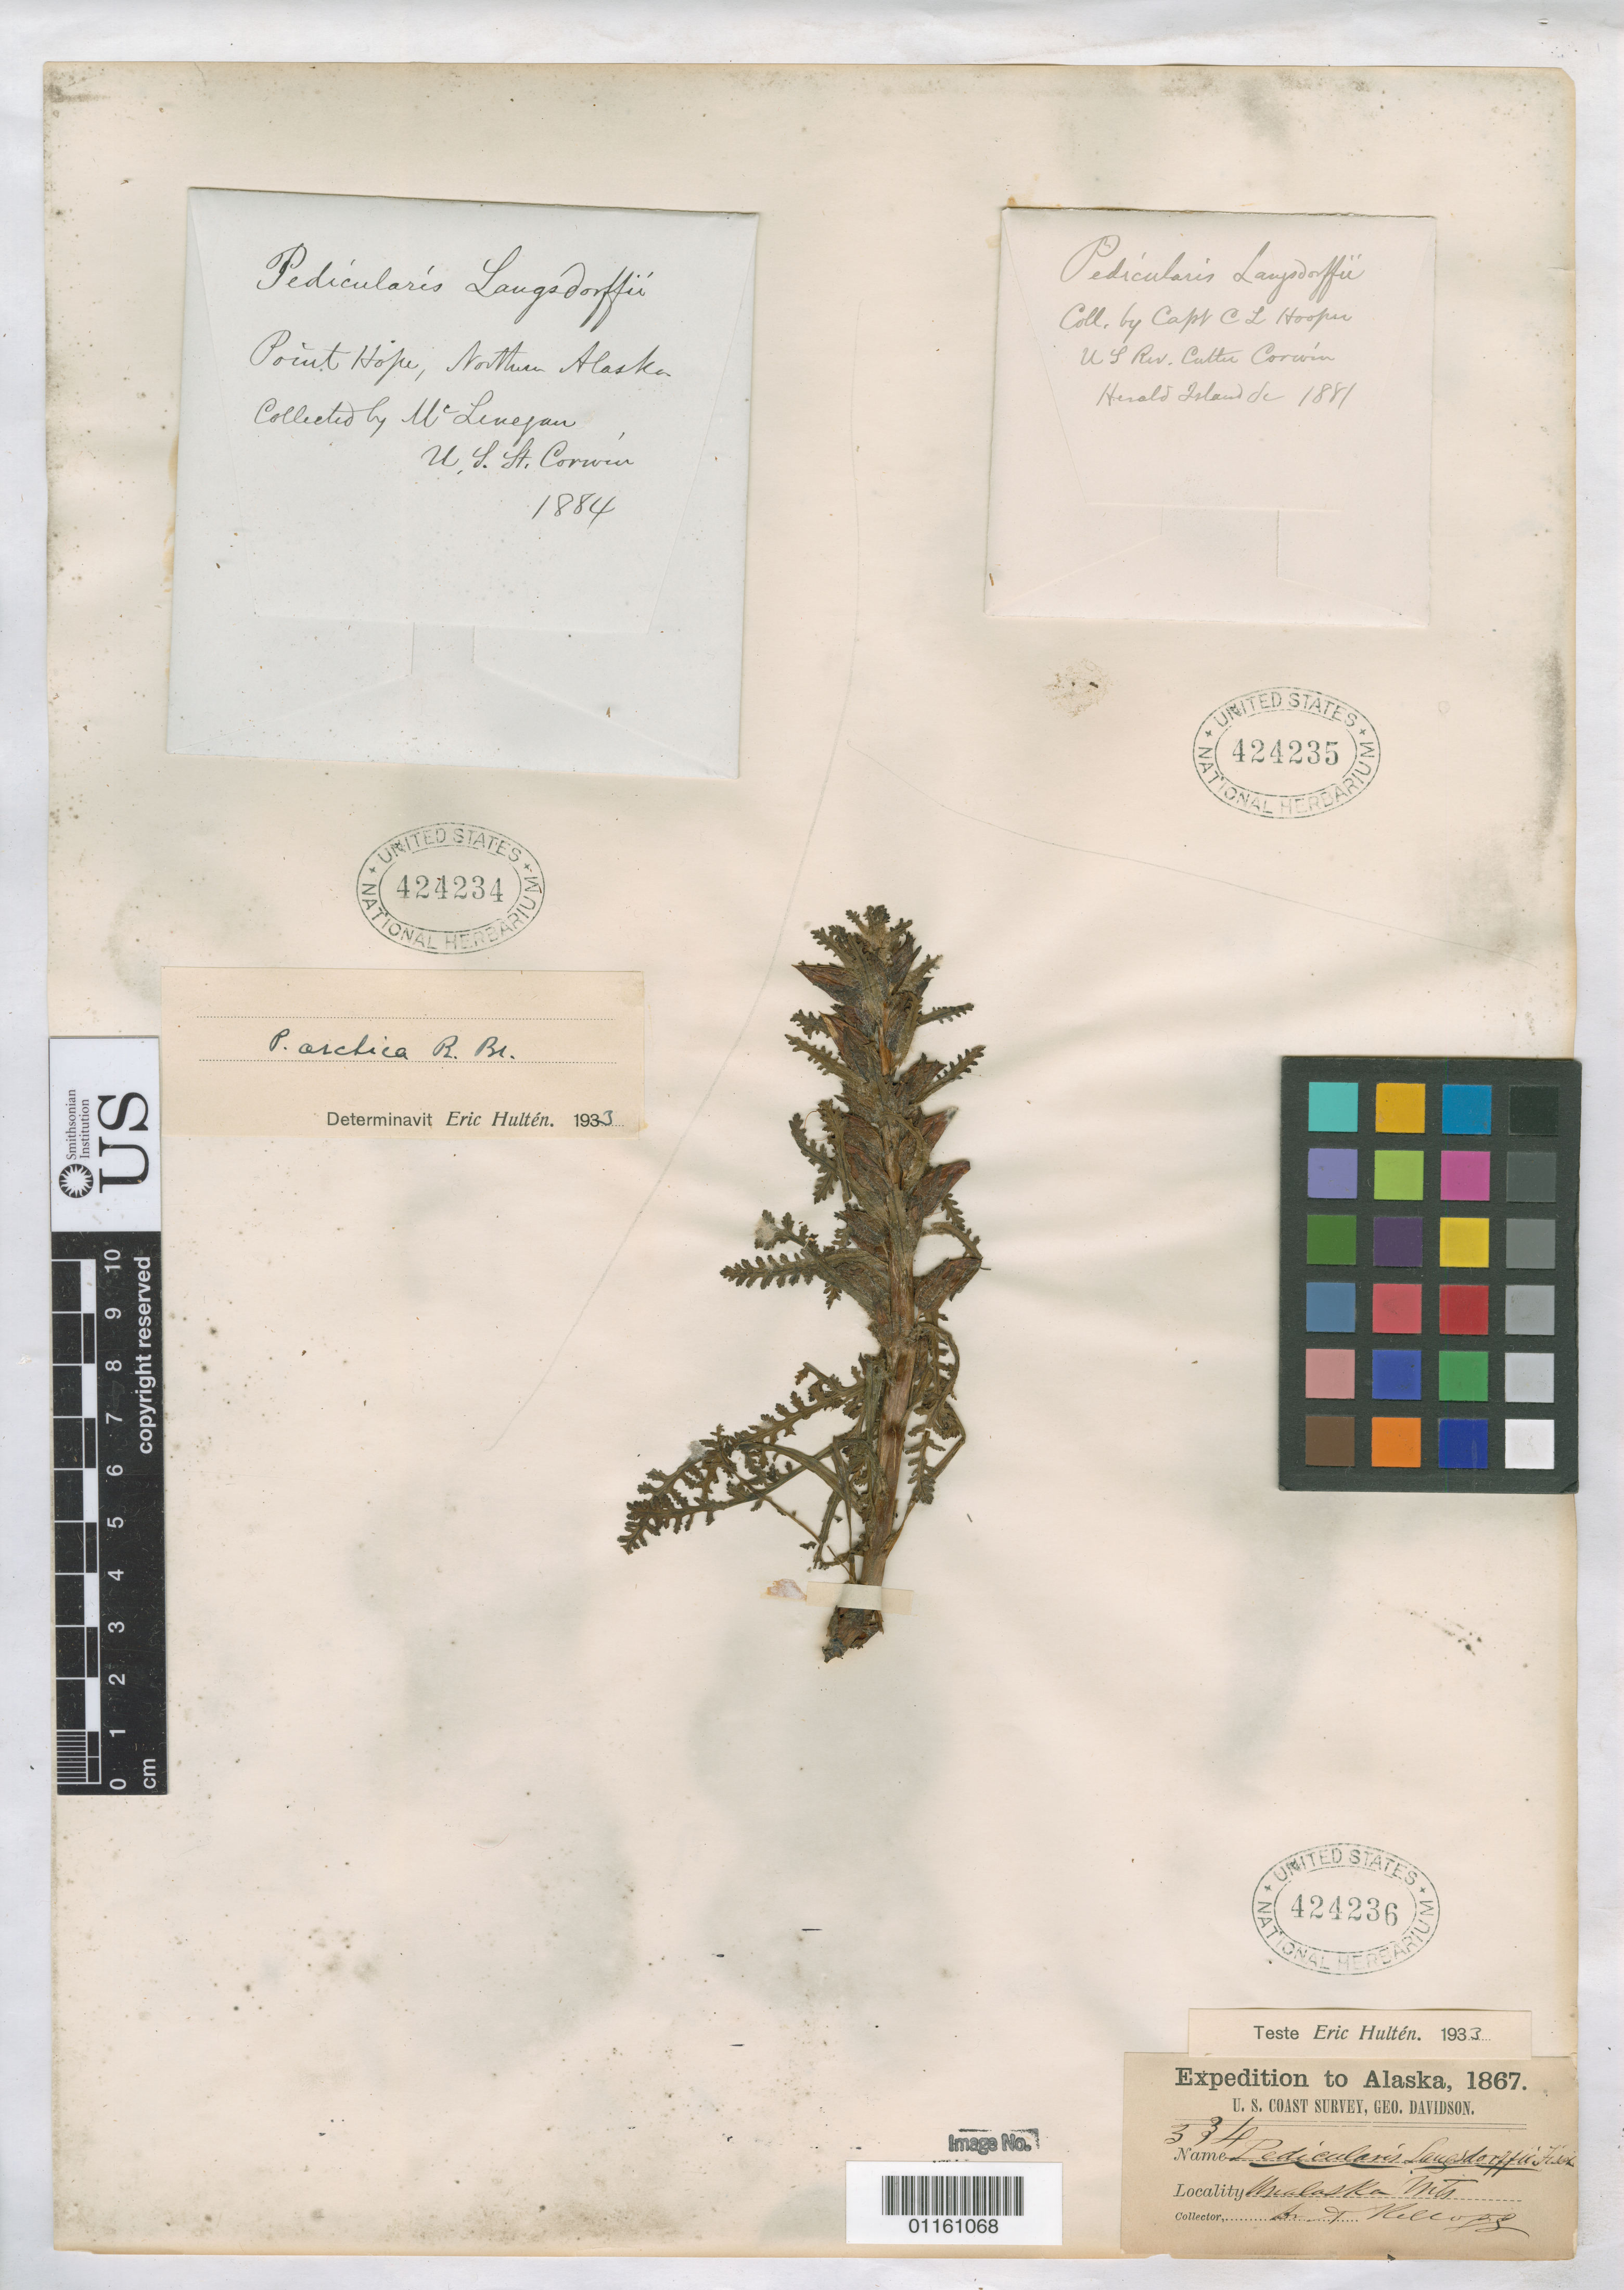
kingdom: Plantae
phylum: Tracheophyta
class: Magnoliopsida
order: Lamiales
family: Orobanchaceae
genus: Pedicularis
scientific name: Pedicularis langsdorffii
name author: Fisch. ex Steven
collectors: Corwin & C. Hooper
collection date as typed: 1881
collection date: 1884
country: Russian Federation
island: Herald Island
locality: Herald Island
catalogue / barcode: US 424235-3